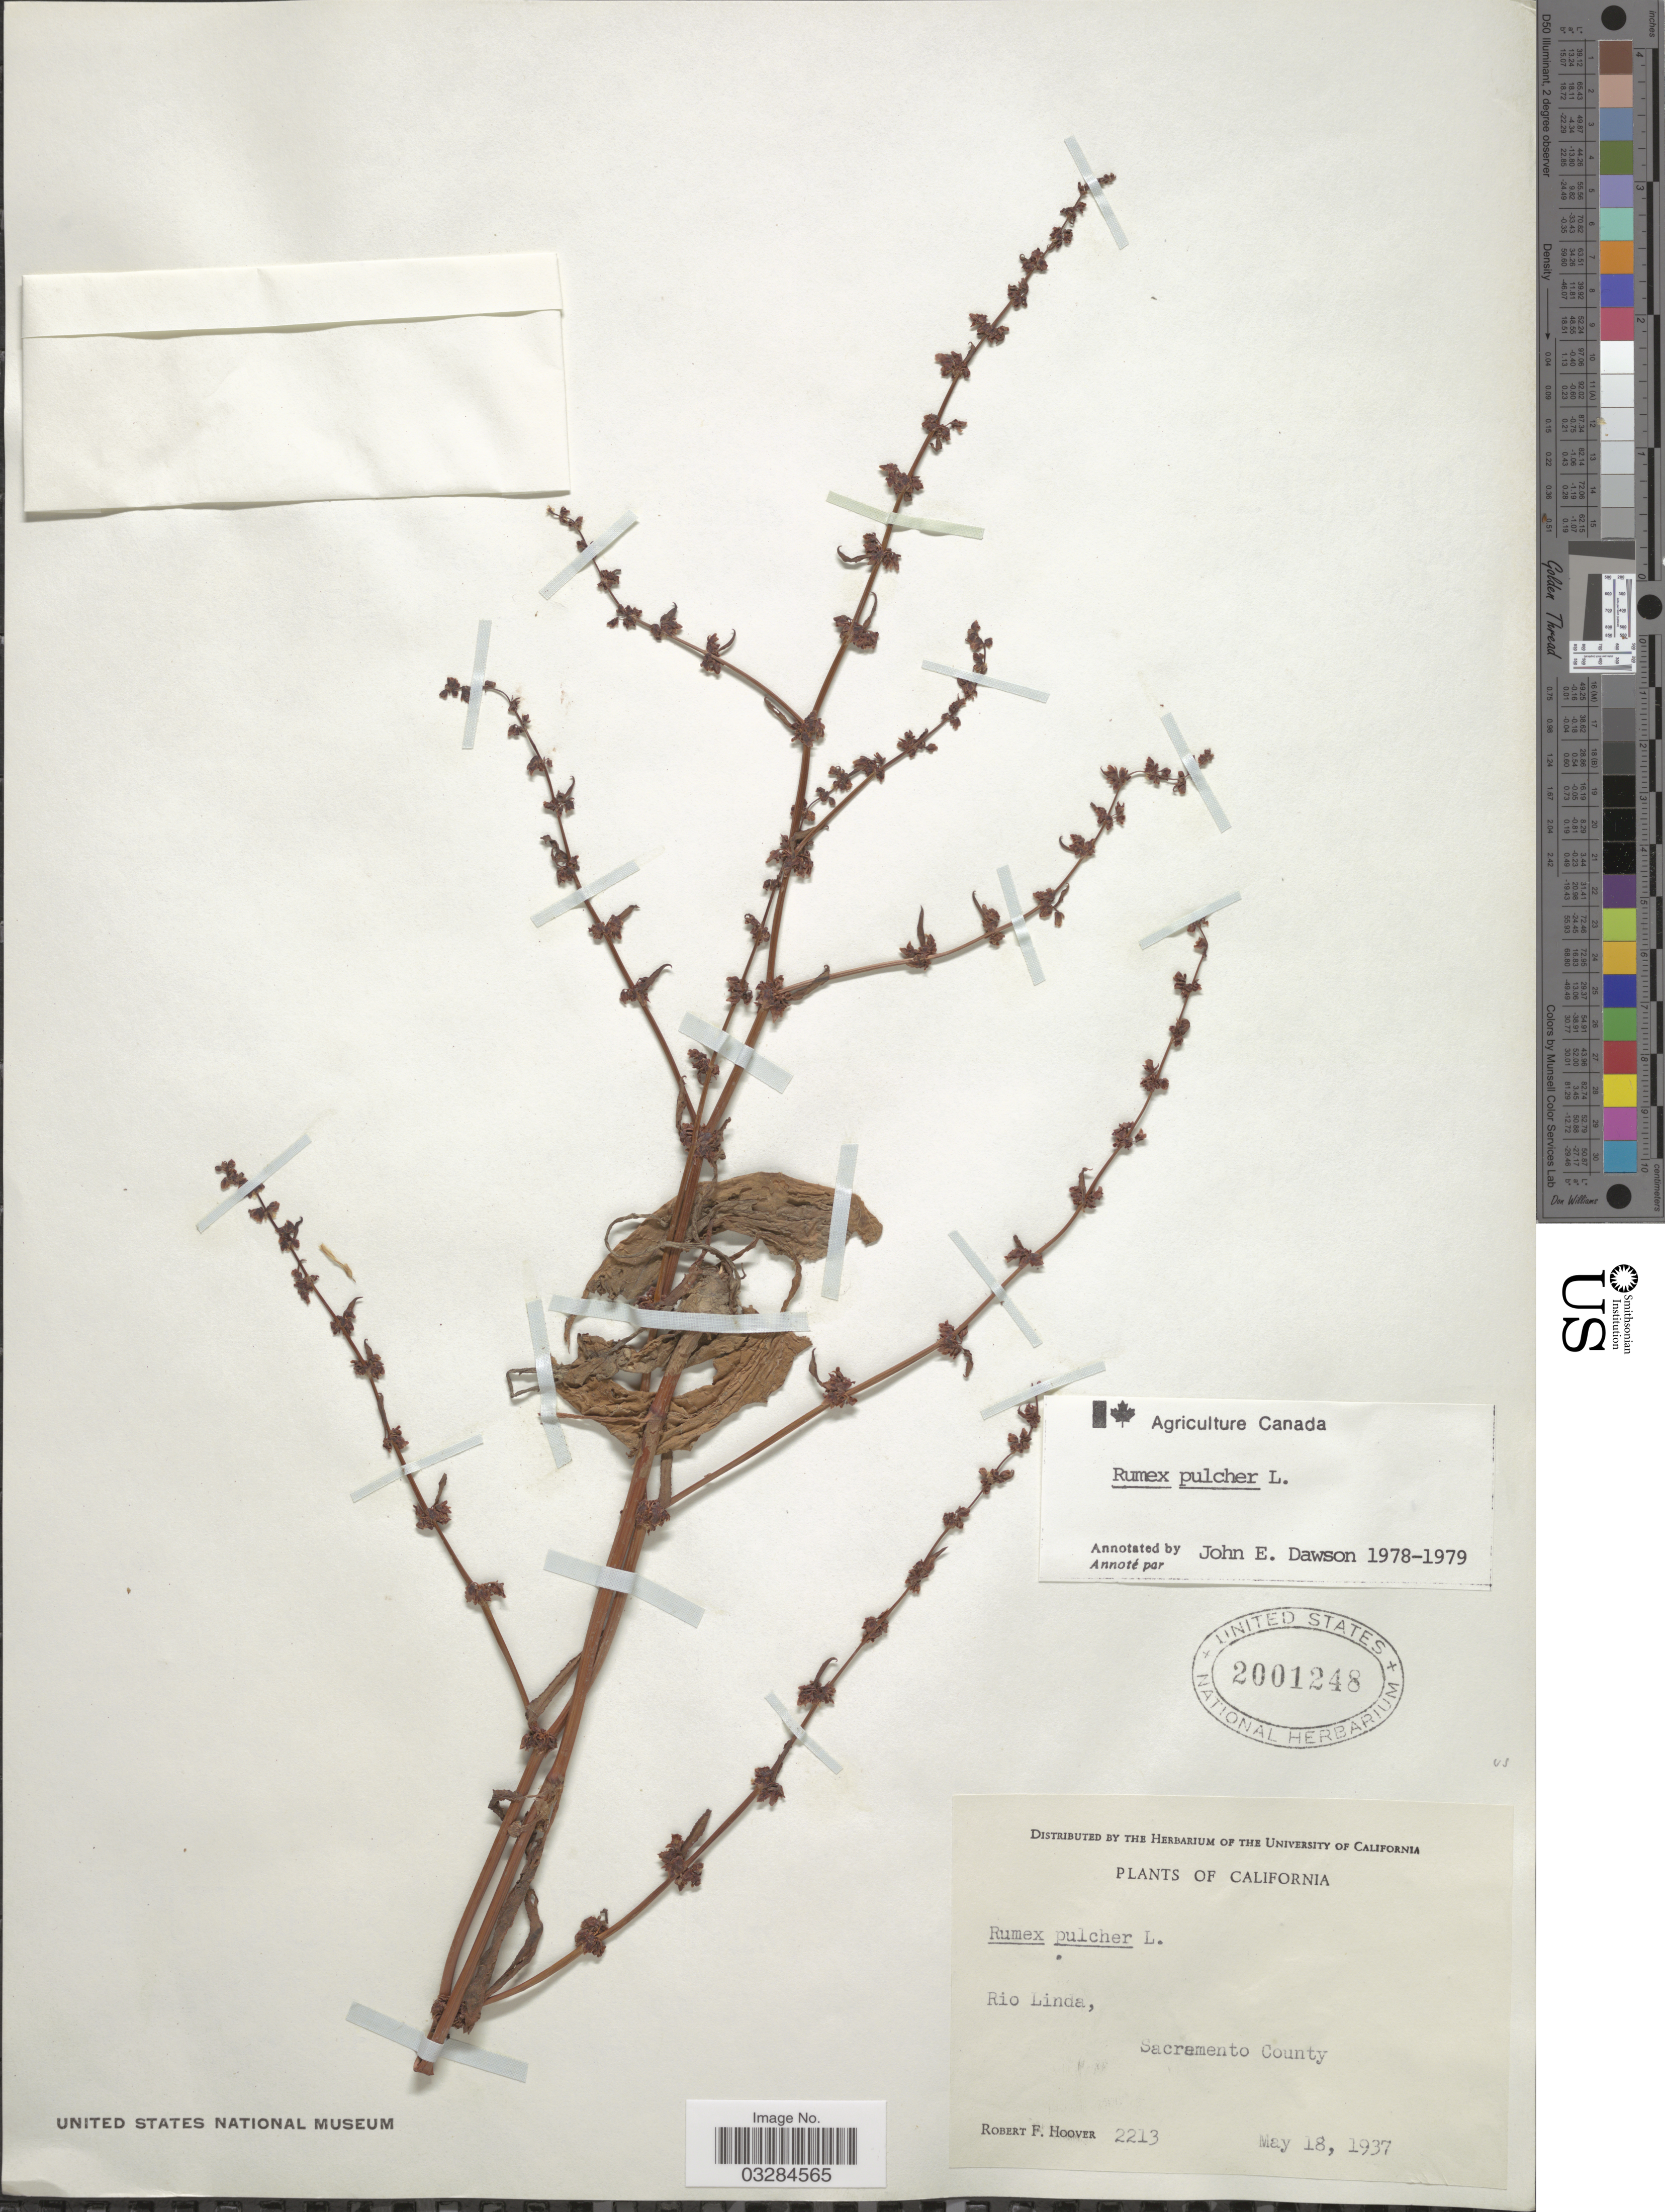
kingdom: Plantae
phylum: Tracheophyta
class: Magnoliopsida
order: Caryophyllales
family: Polygonaceae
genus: Rumex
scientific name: Rumex pulcher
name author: L.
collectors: R. F. Hoover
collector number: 2213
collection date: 1937-05-18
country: United States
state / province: California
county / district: Sacramento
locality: Rio Lindo, Sacramento County.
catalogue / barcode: US 2001248